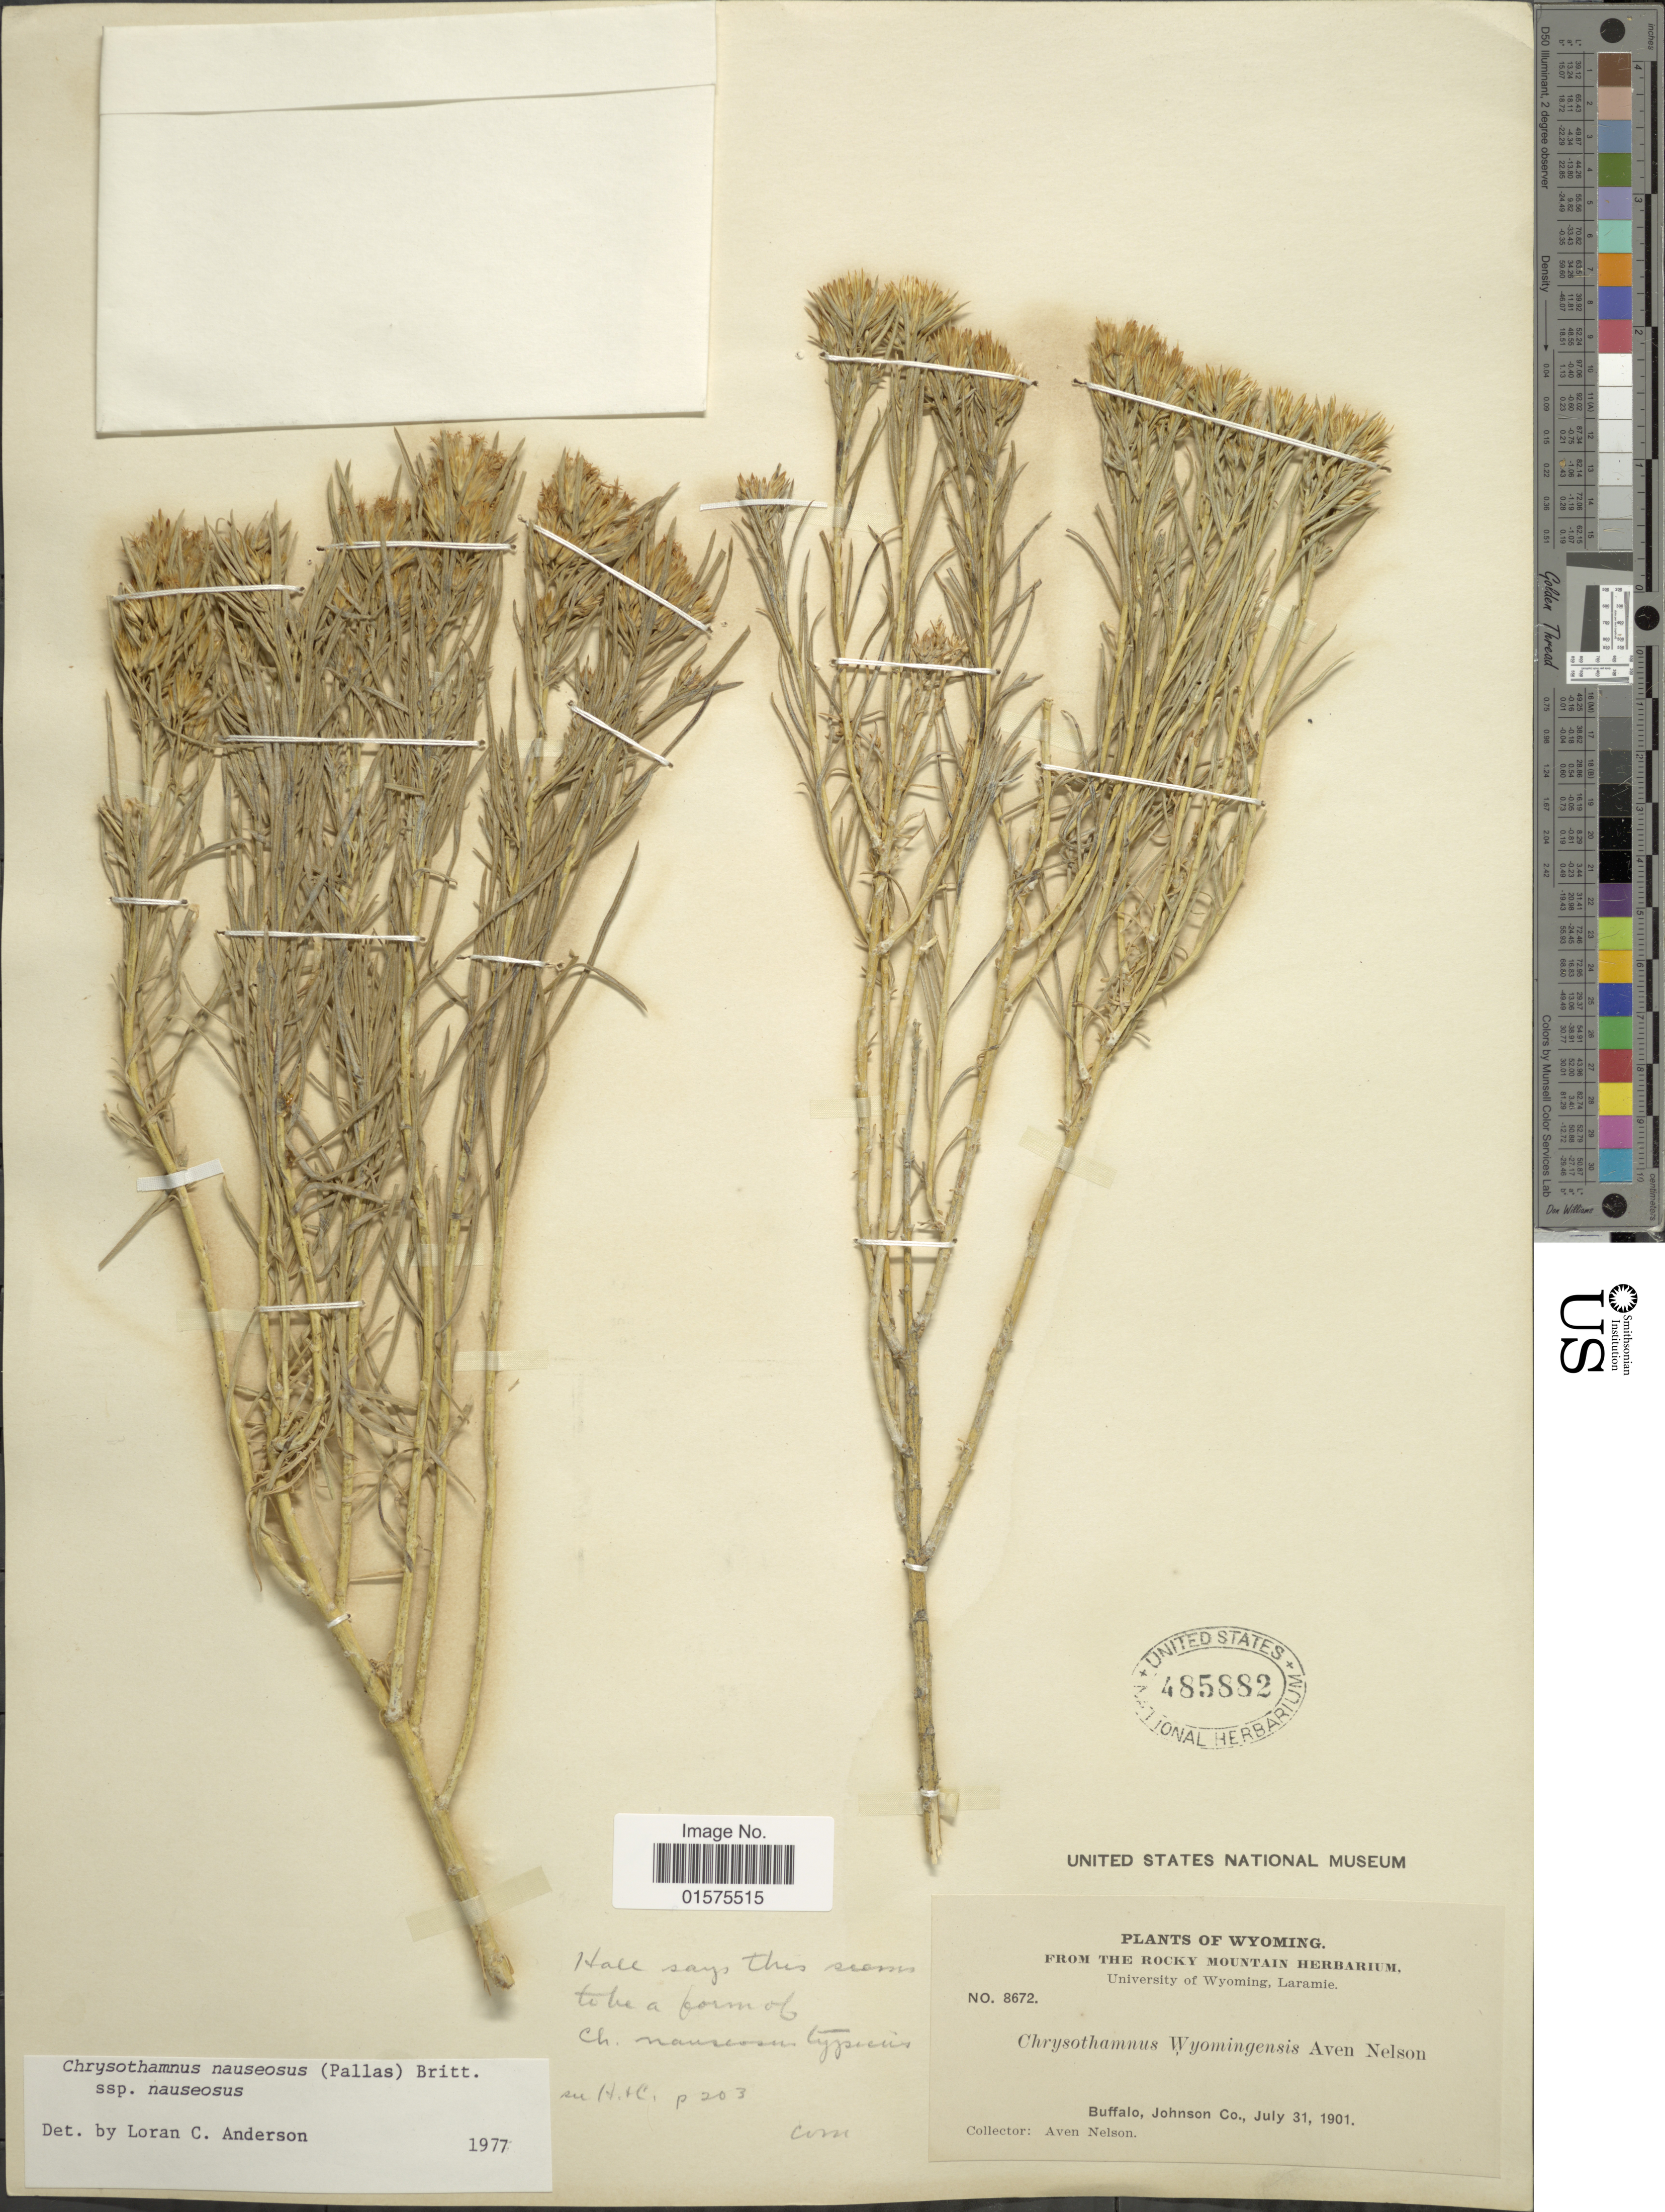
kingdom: Plantae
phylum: Tracheophyta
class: Magnoliopsida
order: Asterales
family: Asteraceae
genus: Ericameria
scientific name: Ericameria nauseosa var. nauseosa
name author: (Pall. ex Pursh) G.L. Nesom & G.I. Baird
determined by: Urbatsch, Lowell E., Curator (LSU), Louisiana State University (UNITED STATES)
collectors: A. Nelson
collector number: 8672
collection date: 1901-07-31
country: United States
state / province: Wyoming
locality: Buffalo, Johnson Co.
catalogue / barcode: US 485882